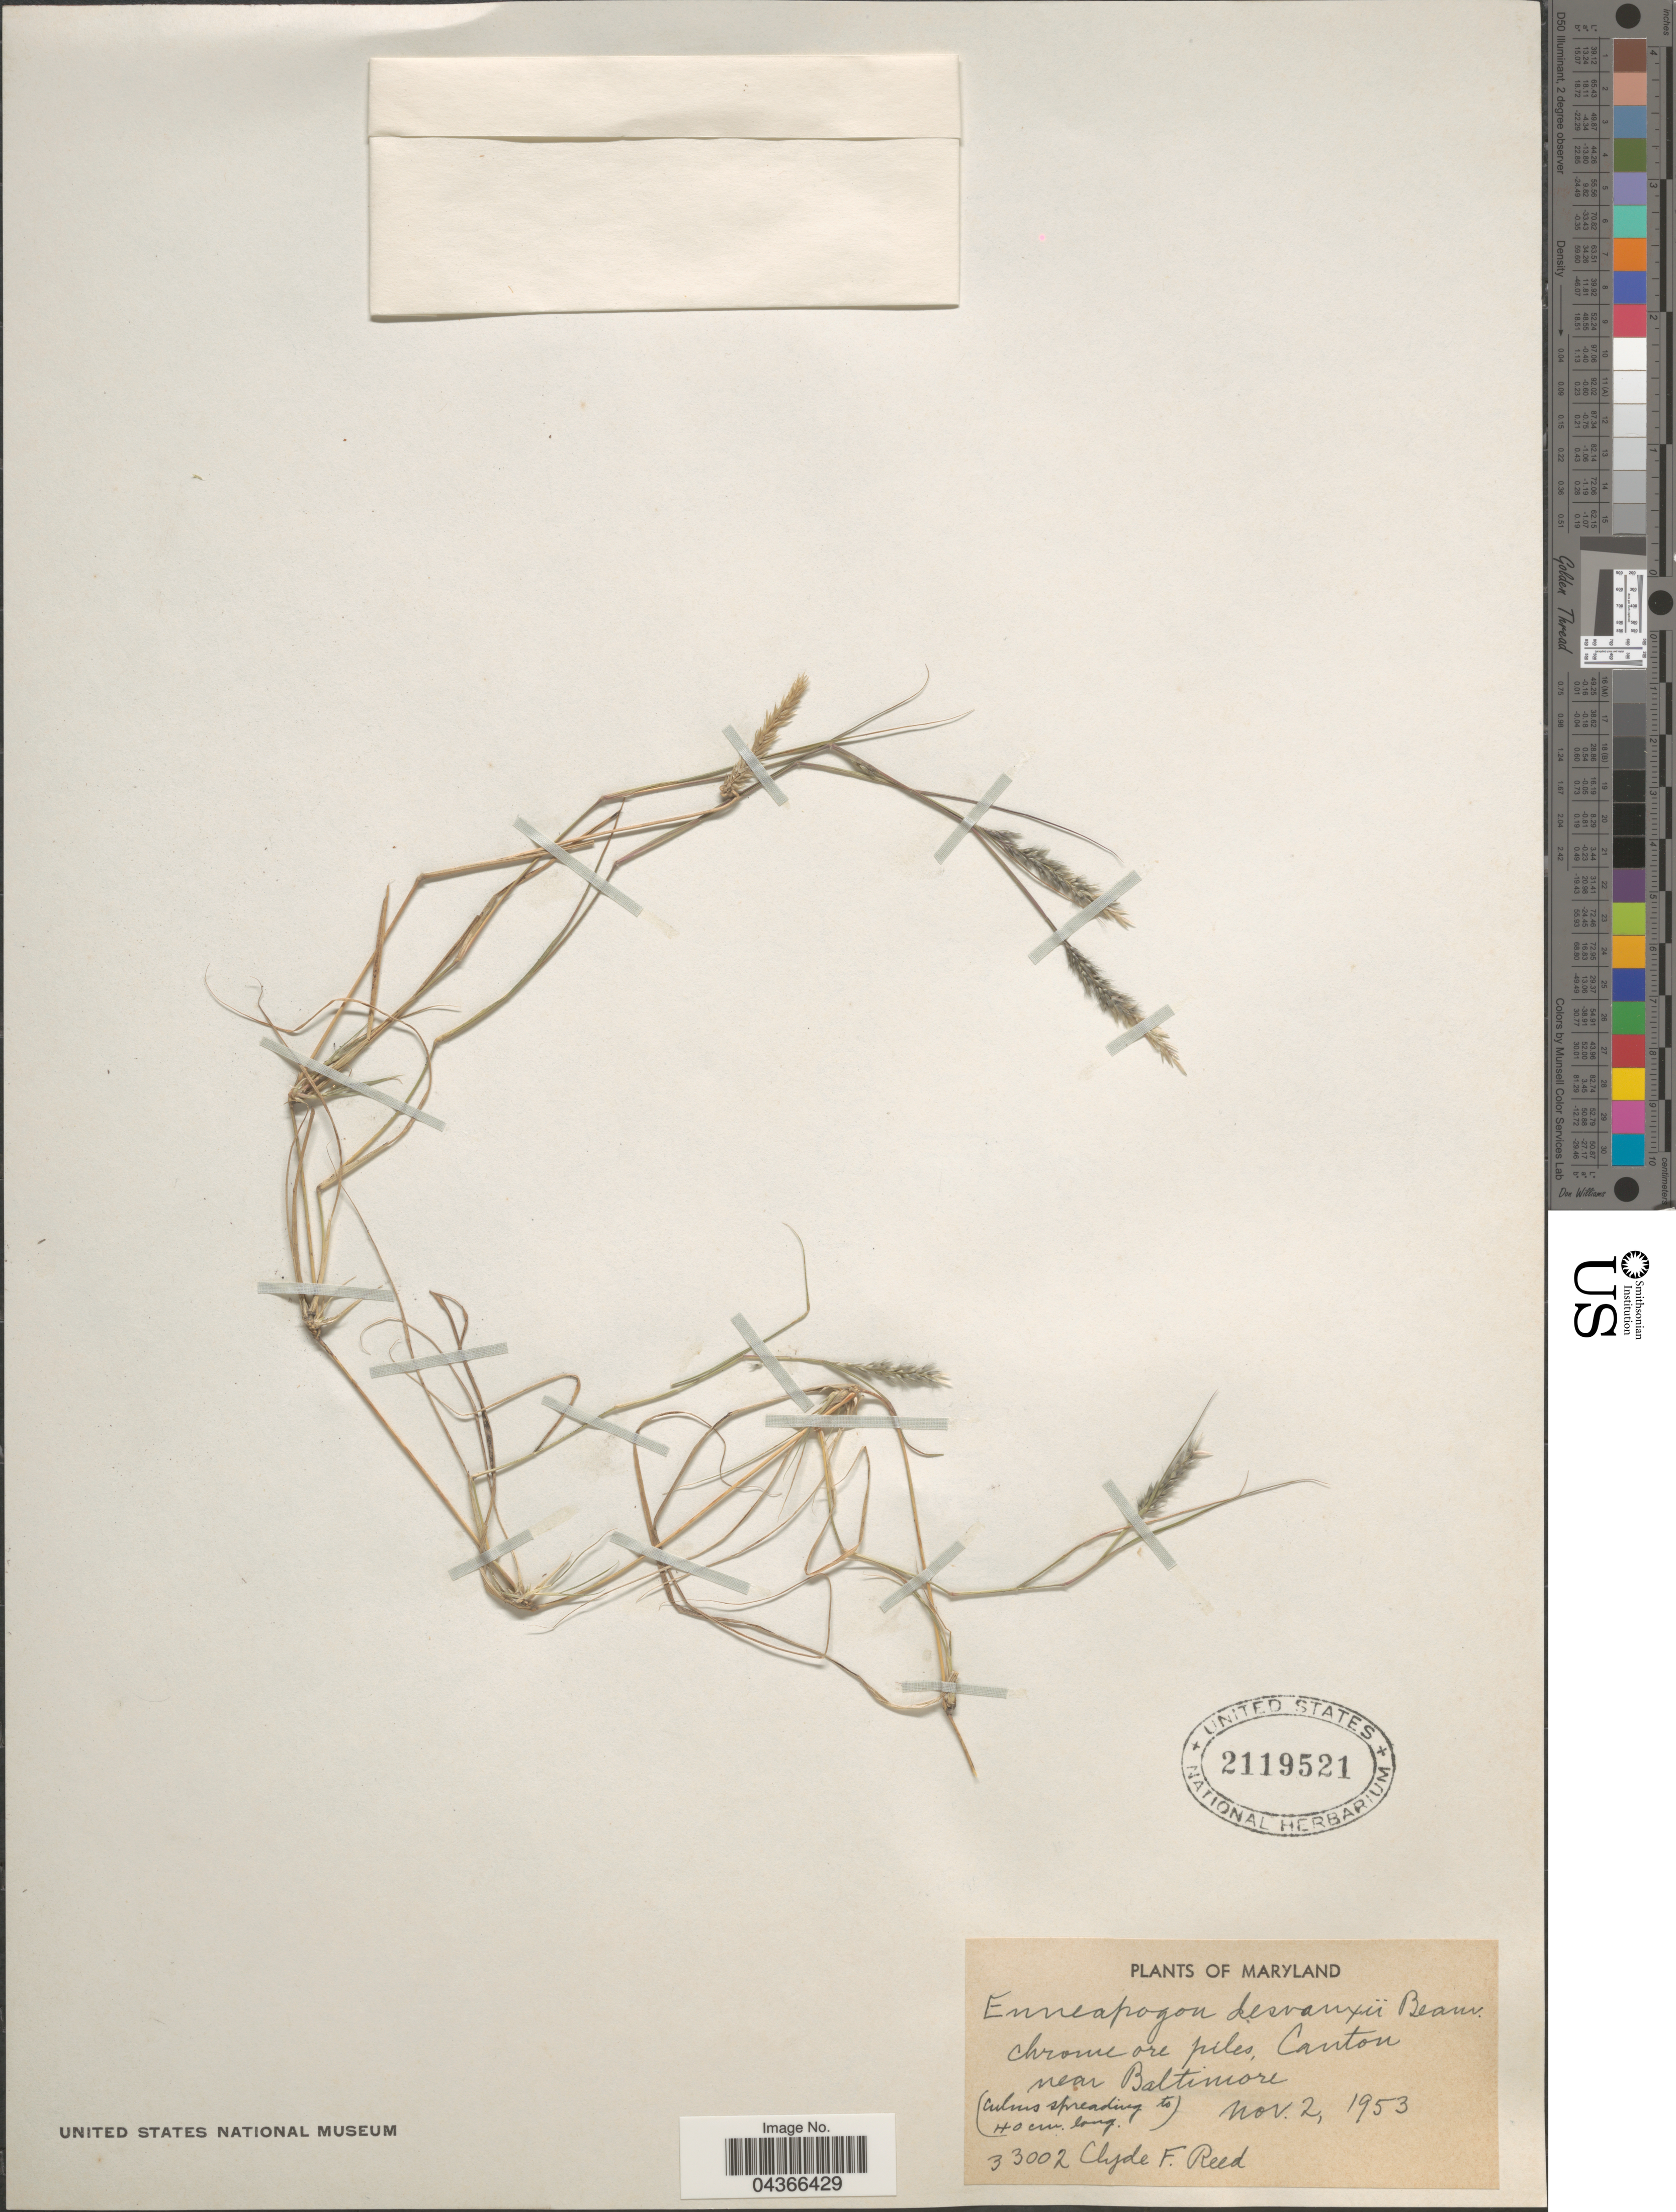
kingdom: Plantae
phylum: Tracheophyta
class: Liliopsida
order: Poales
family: Poaceae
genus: Enneapogon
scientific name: Enneapogon desvauxii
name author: P. Beauv.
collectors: C. F. Reed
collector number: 33002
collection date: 1953-11-02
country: United States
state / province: Maryland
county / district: Baltimore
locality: Canton near Baltimore.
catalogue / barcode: US 2119521